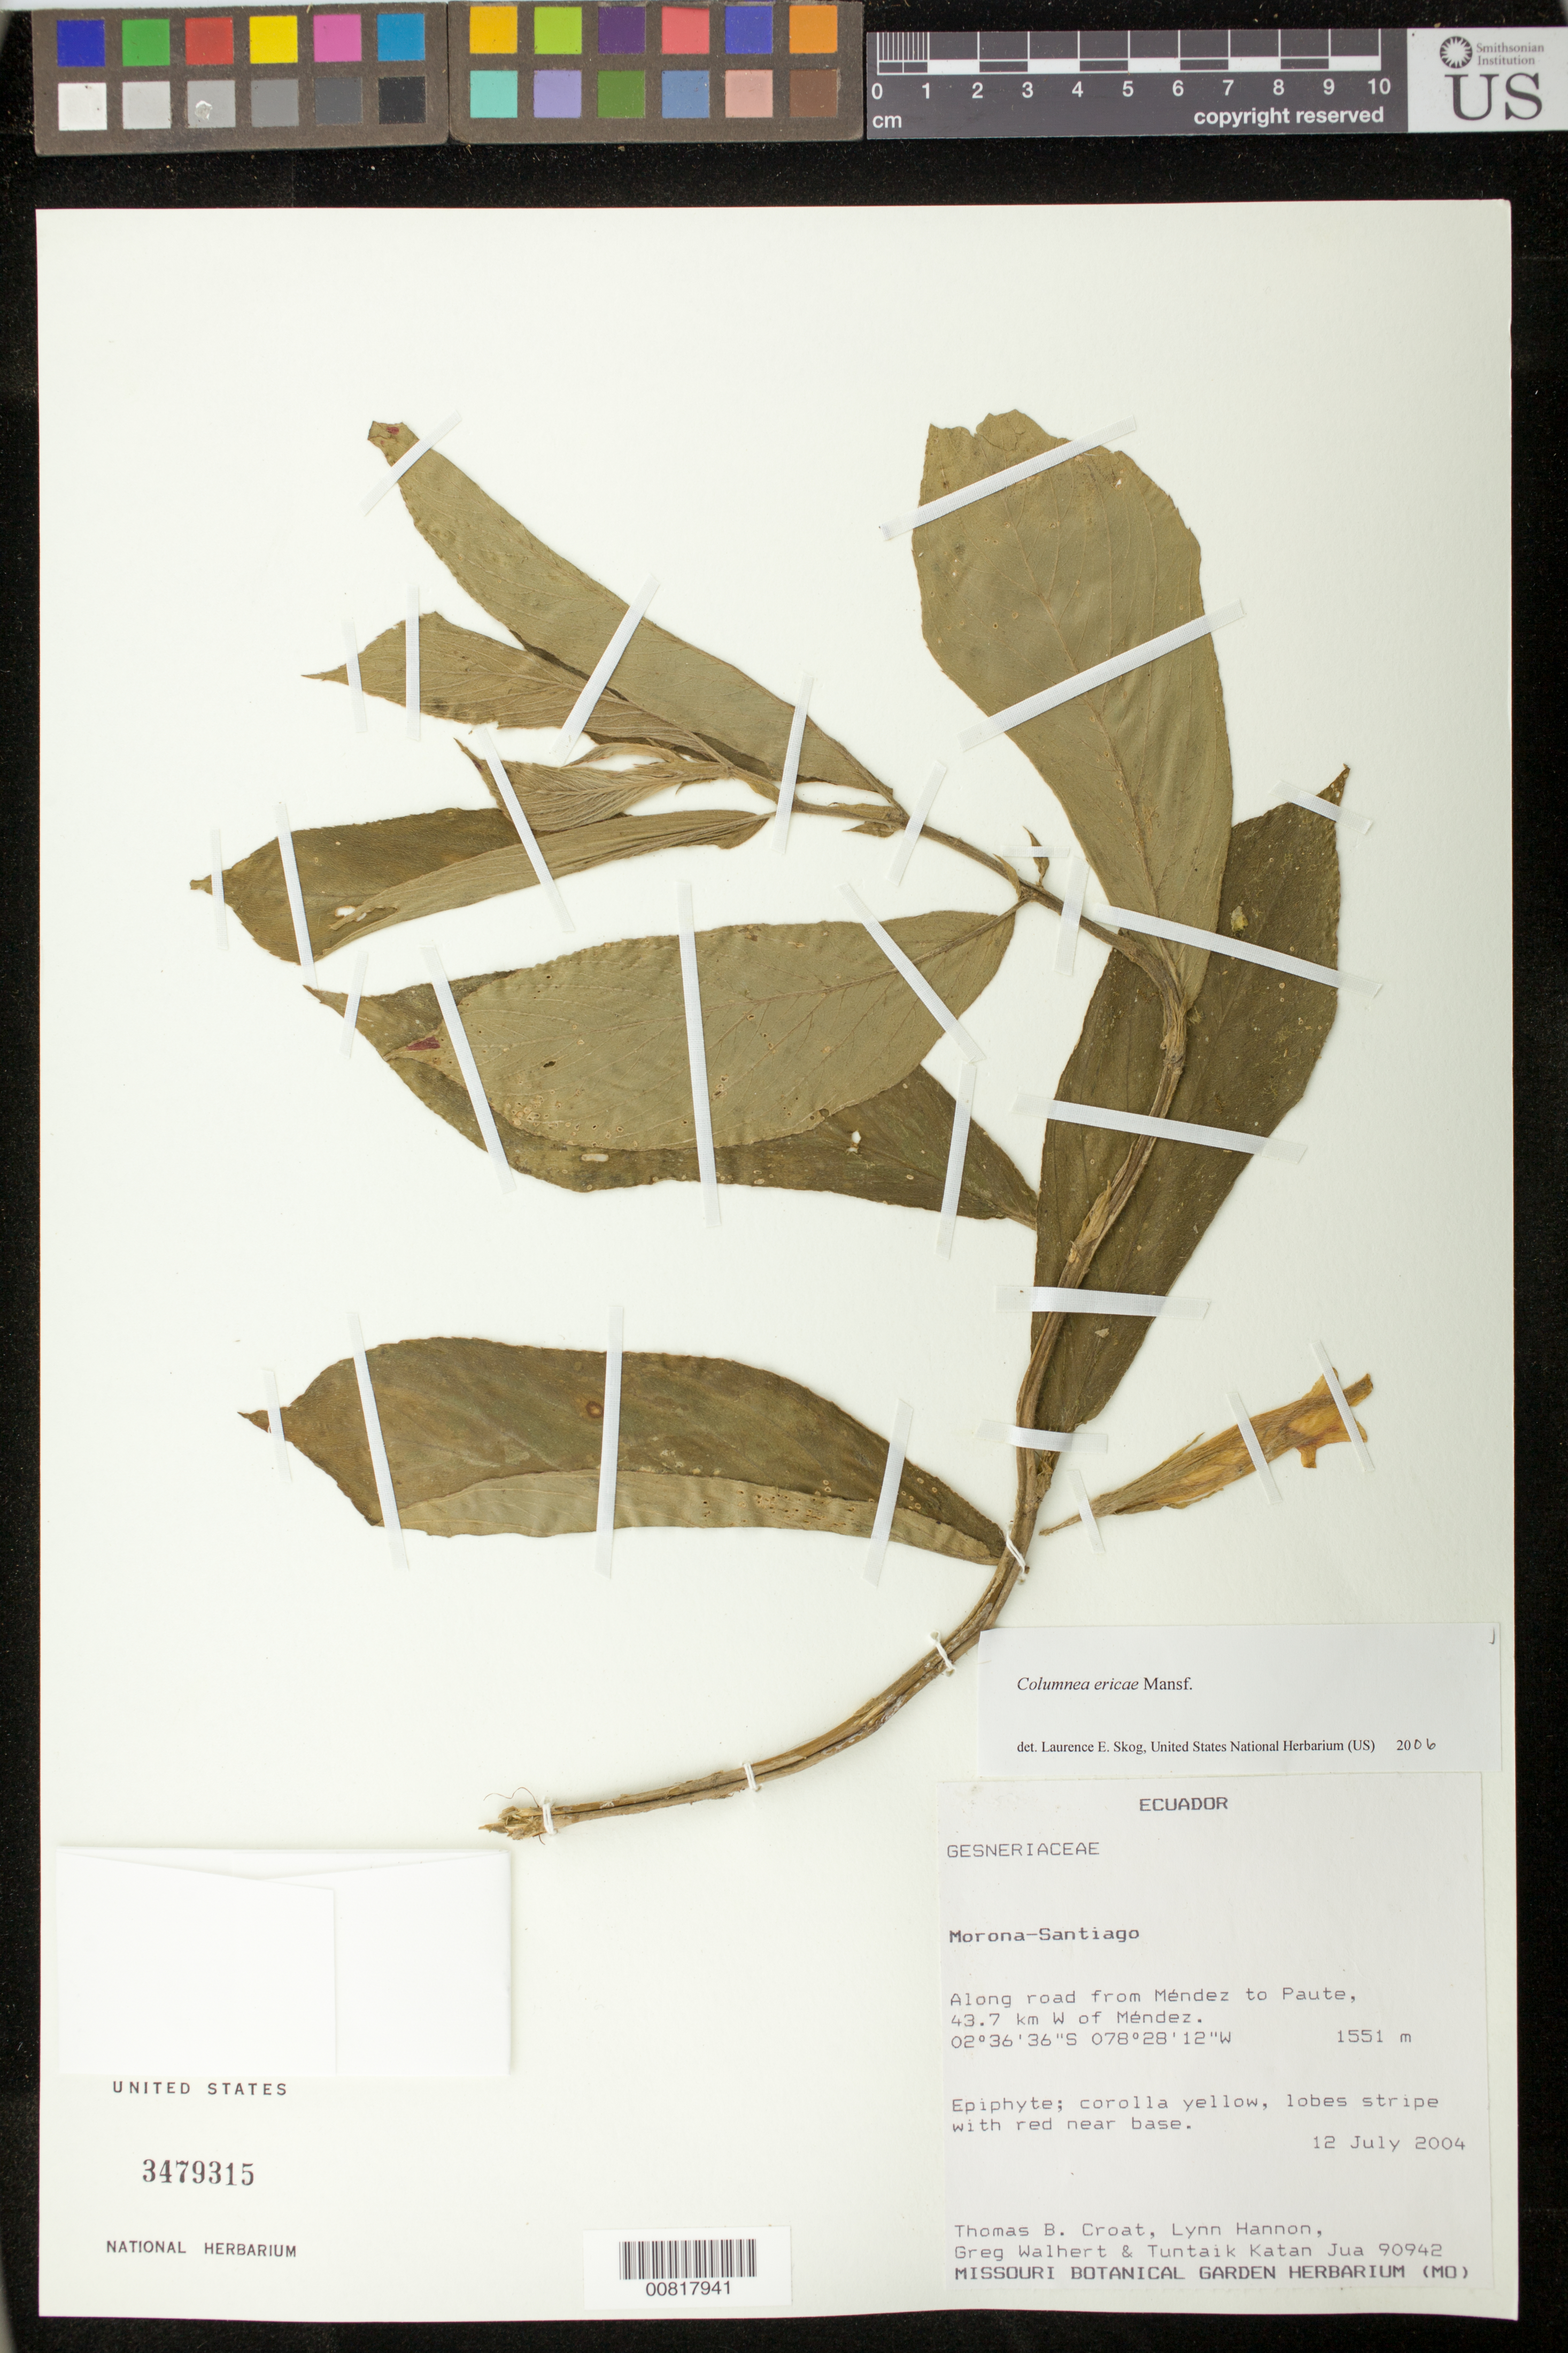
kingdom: Plantae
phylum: Tracheophyta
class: Magnoliopsida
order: Lamiales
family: Gesneriaceae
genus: Columnea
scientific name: Columnea ericae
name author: Mansf.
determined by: Skog, Laurence E.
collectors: T. B. Croat, L. Hannon, G. Walhert & T. Katan Jua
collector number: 90942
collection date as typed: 12 Jul 2004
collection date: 2004-07-12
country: Ecuador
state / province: Morona-Santiago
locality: Along road from Mendez to Paute, 43.7 km W of Méndez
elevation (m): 1551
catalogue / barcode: US 3479315